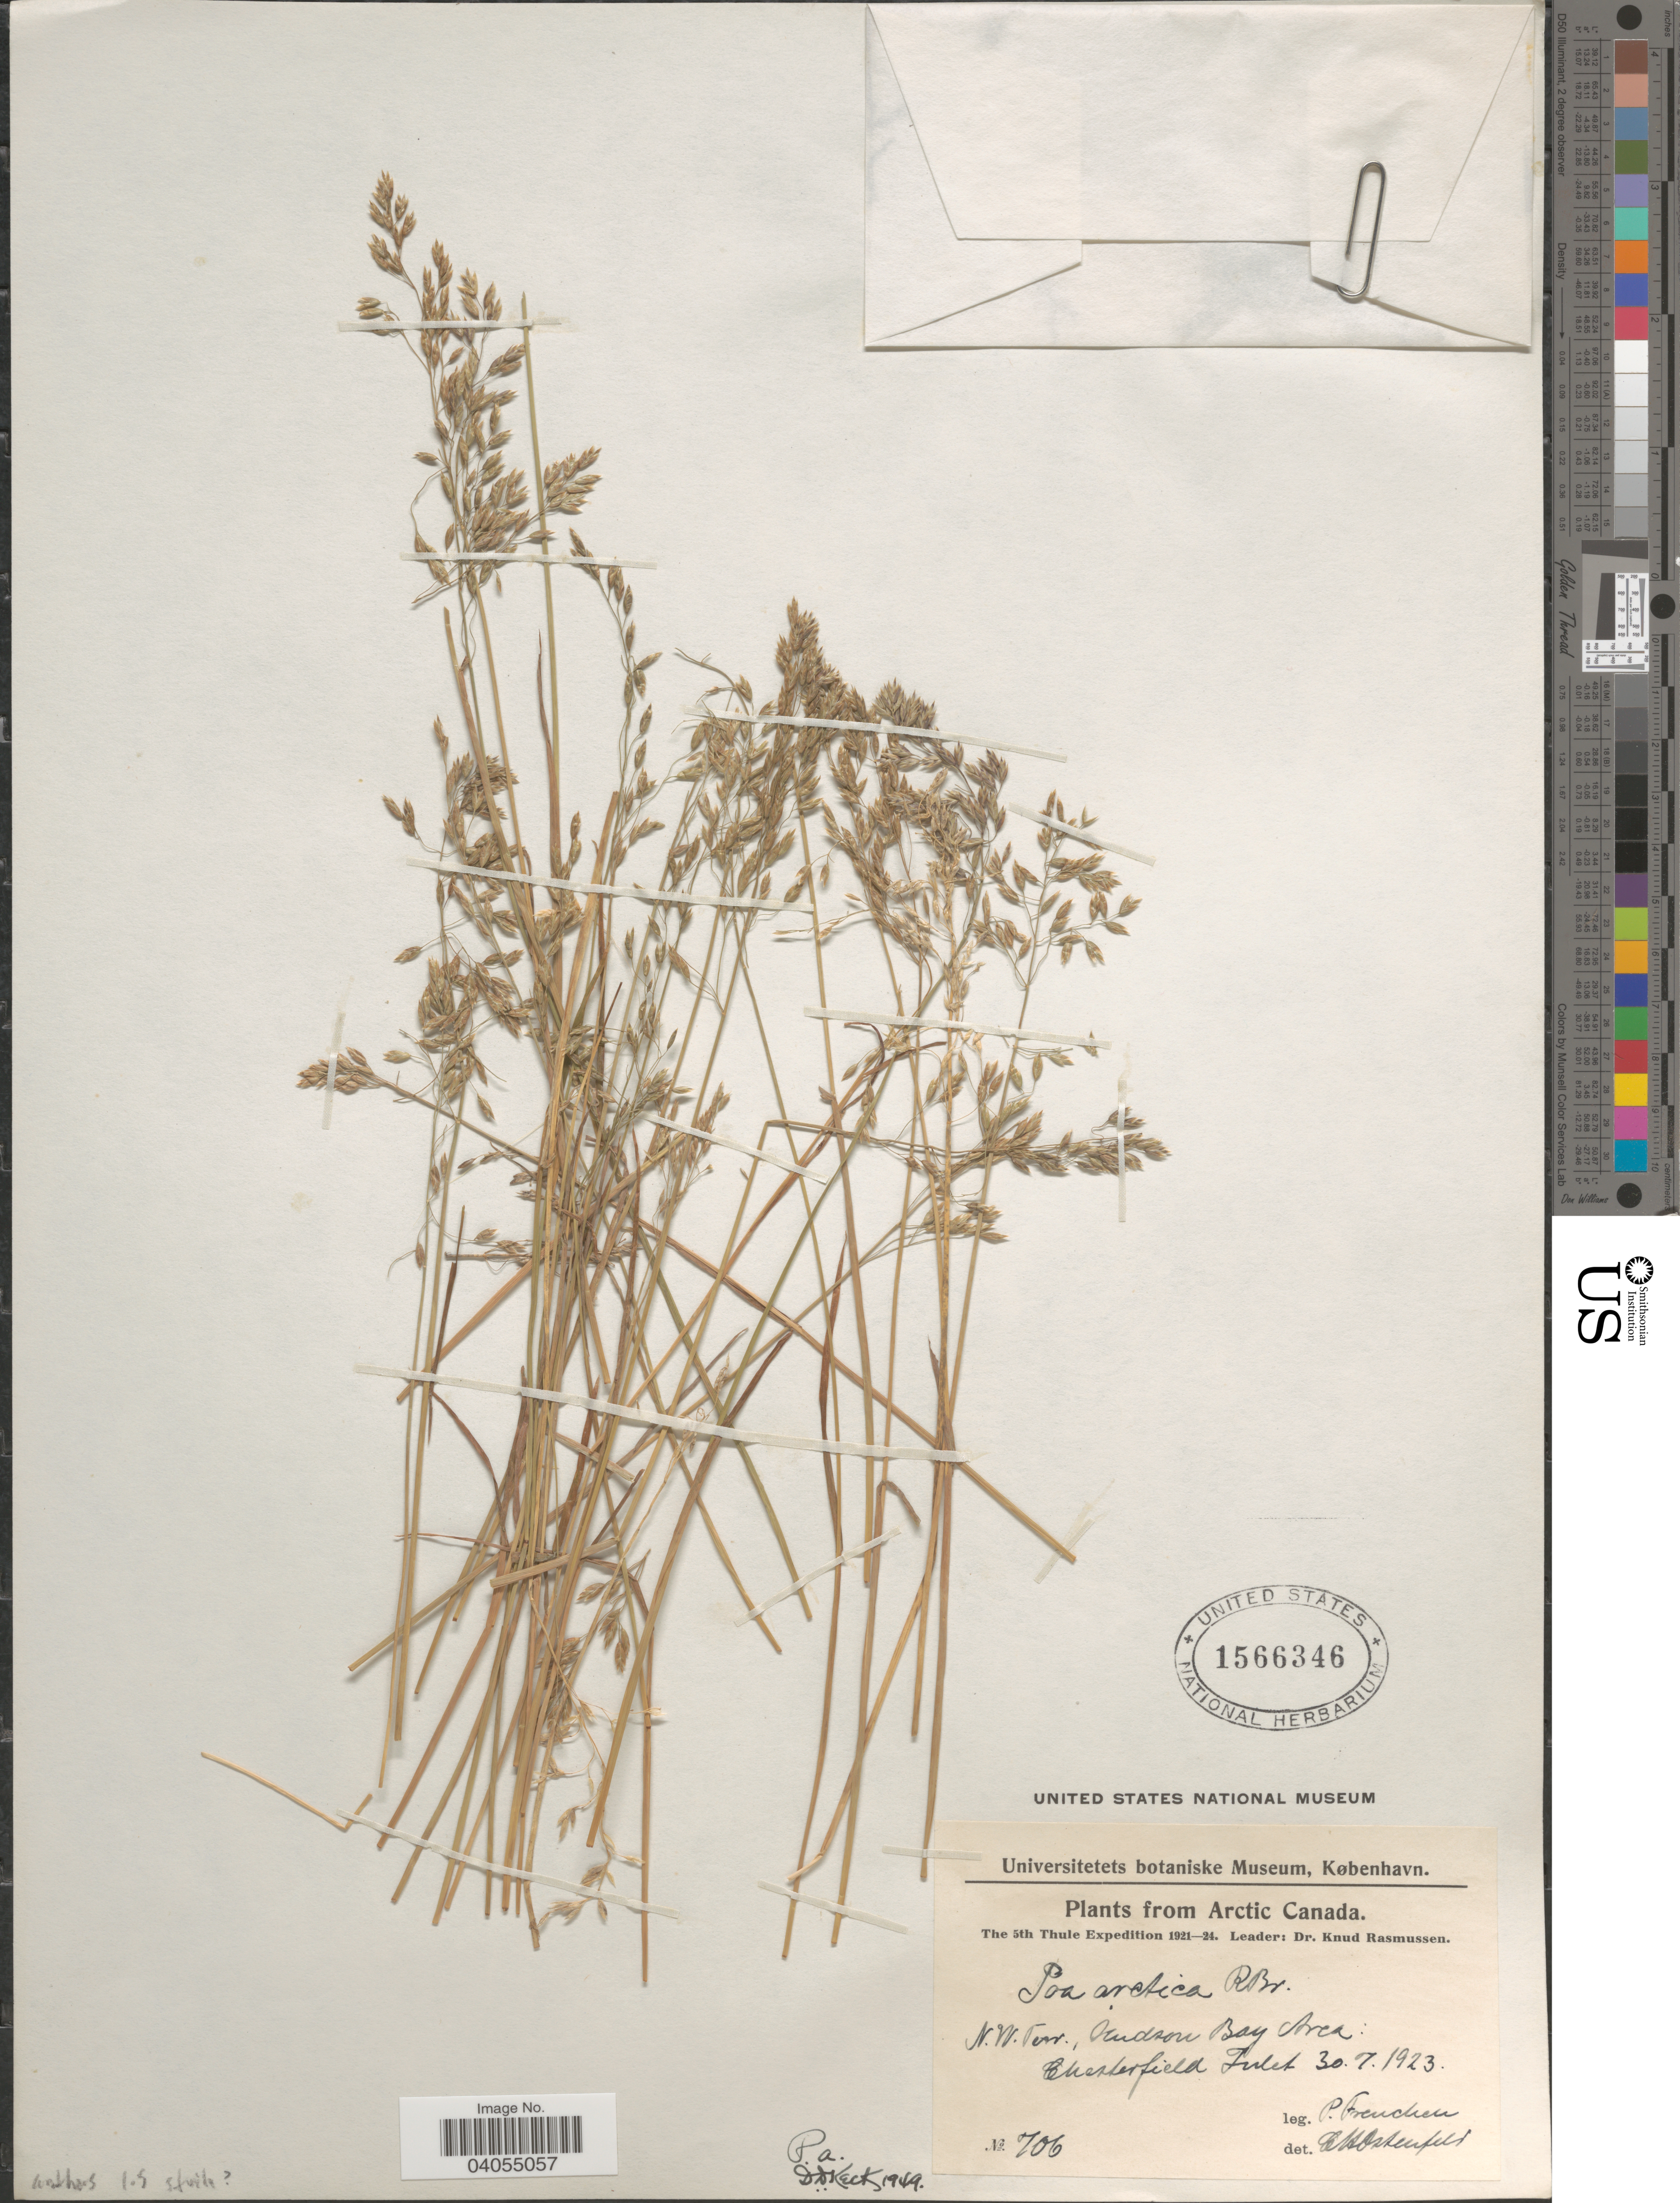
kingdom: Plantae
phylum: Tracheophyta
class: Liliopsida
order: Poales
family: Poaceae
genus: Poa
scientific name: Poa arctica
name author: R. Br.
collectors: P. Frenchen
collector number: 706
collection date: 1923-07-30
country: Canada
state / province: Northwest Territories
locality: Arctic Canada. N.W. Terr., Hudson Bay Area: Chesterfield Inlet.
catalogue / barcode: US 1566346